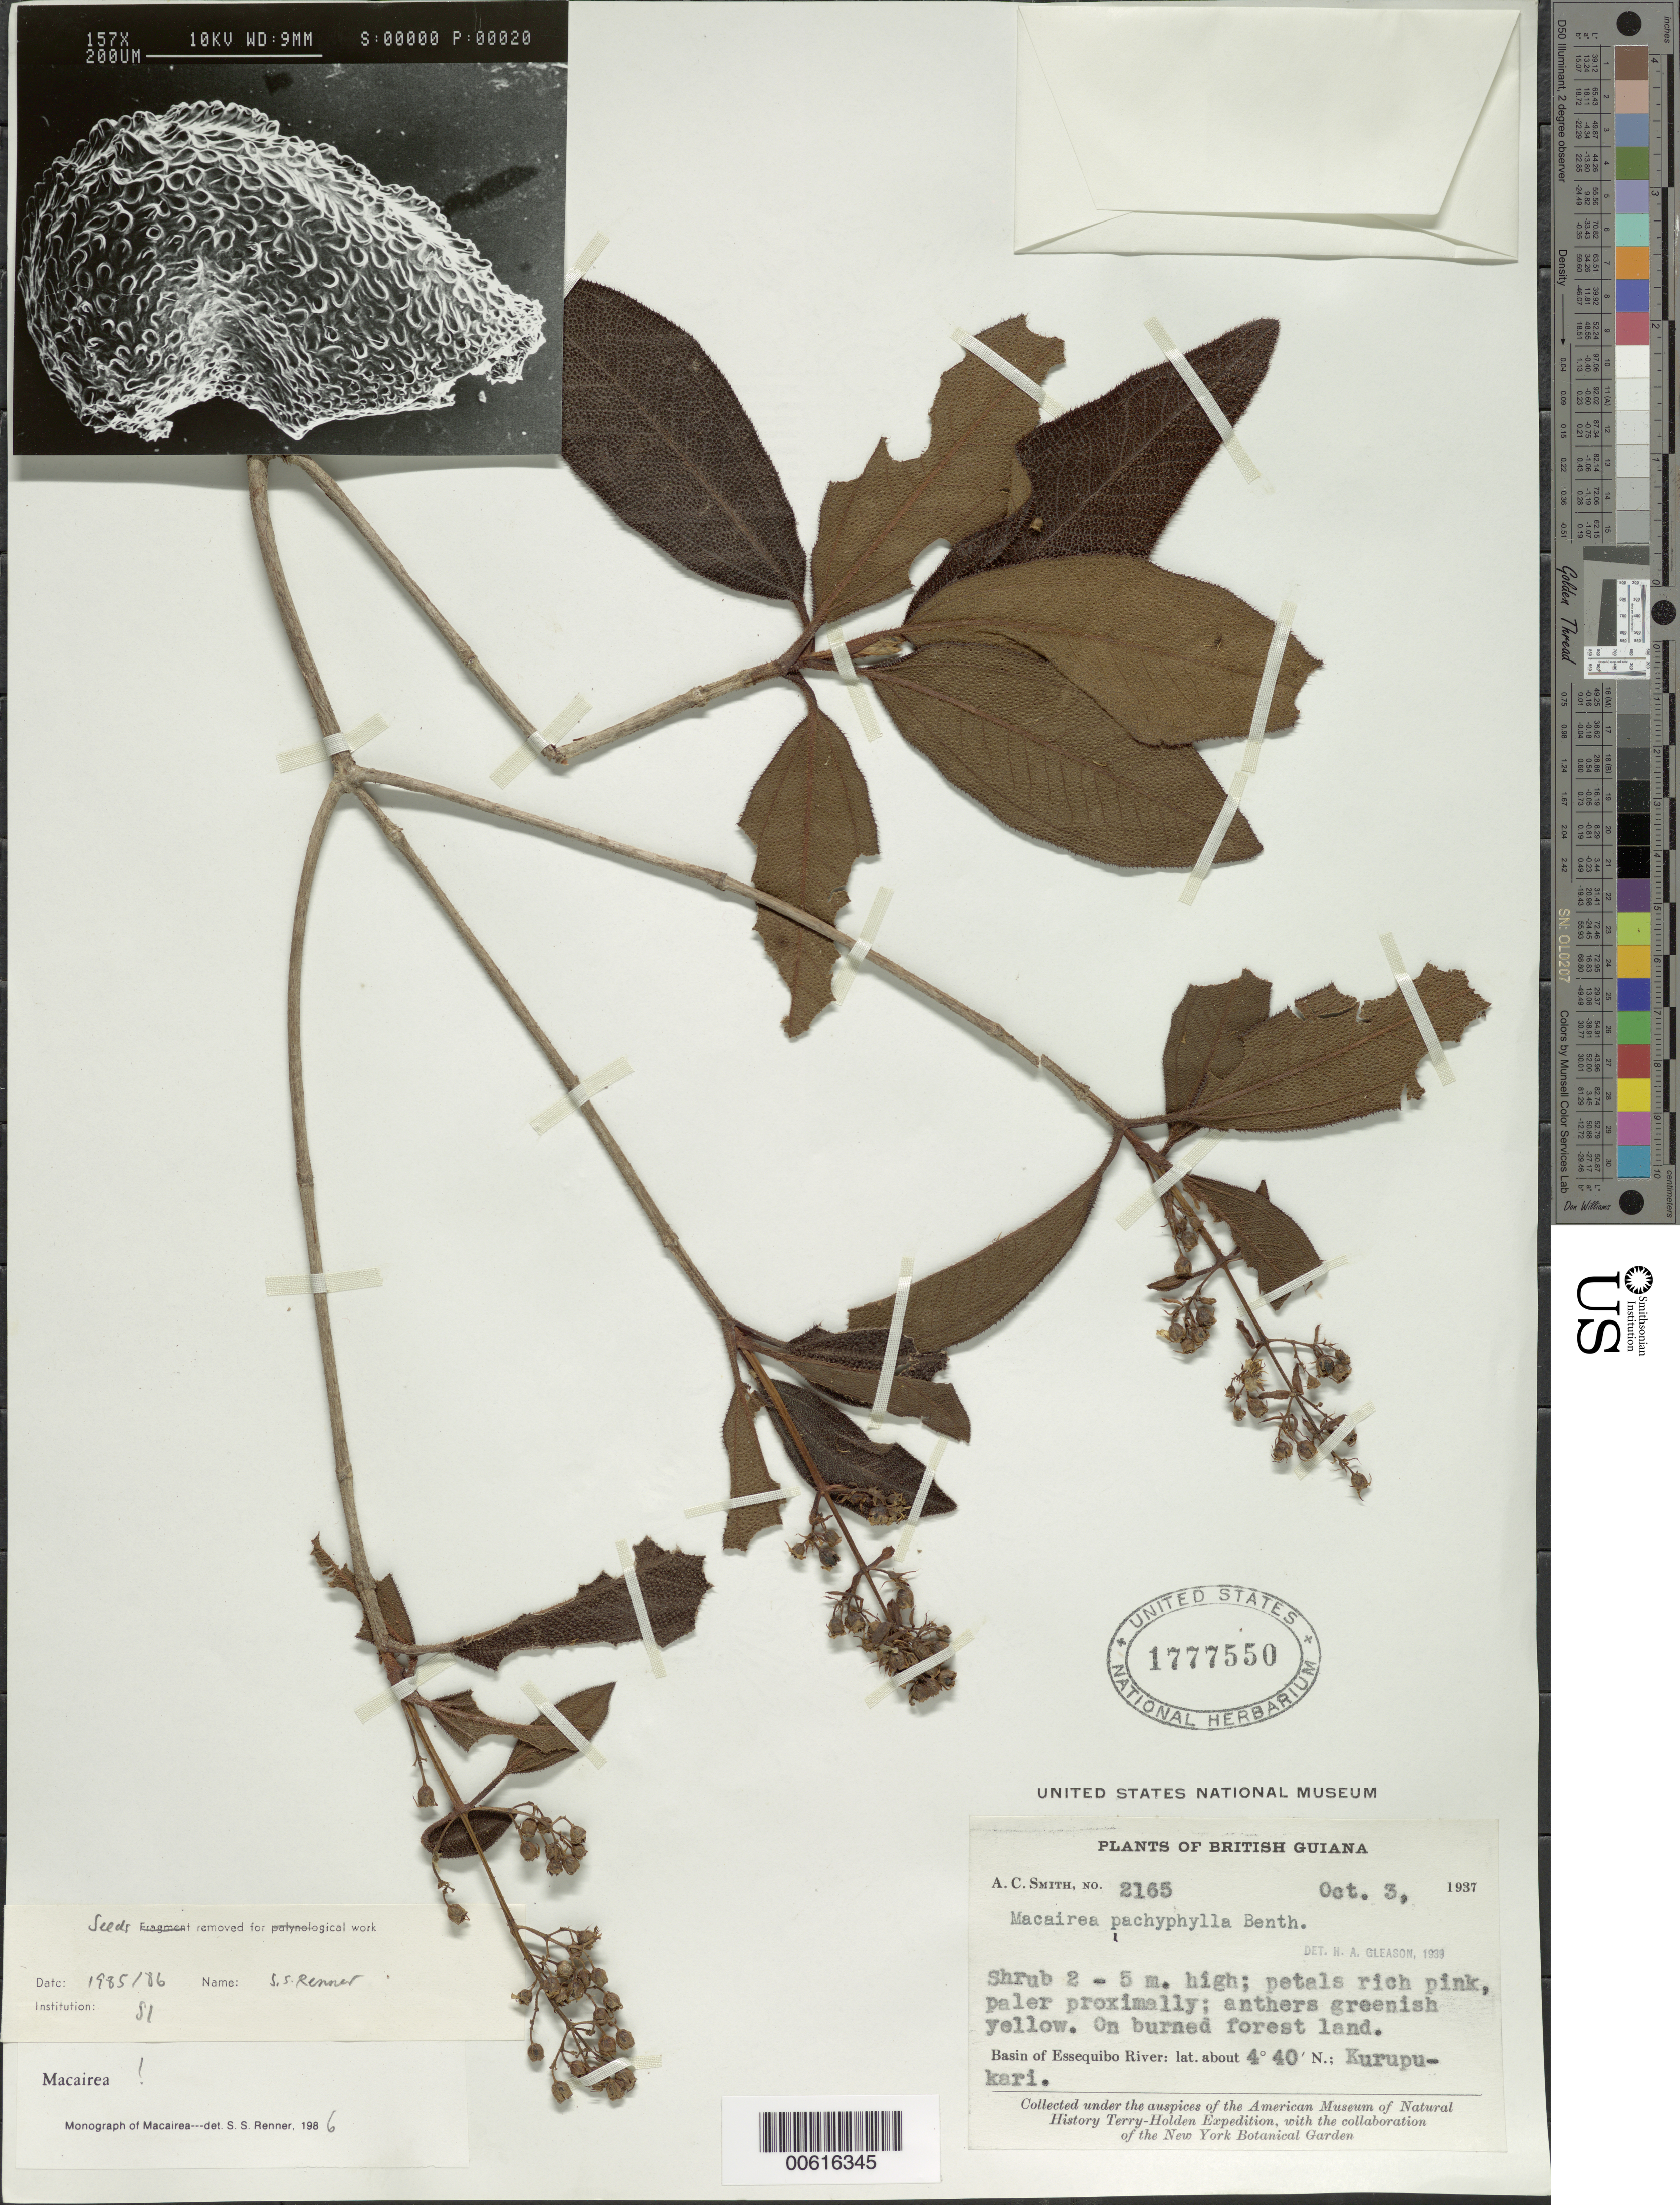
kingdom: Plantae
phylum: Tracheophyta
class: Magnoliopsida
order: Myrtales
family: Melastomataceae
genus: Macairea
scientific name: Macairea pachyphylla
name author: Benth.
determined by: Renner, S. S.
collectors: A. C. Smith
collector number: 2165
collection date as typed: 3-Oct-37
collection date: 1937-10-03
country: Guyana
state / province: Potaro-Siparuni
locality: Kurupukari, Essequibo River basin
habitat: Burned forest land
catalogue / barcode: US 1777550